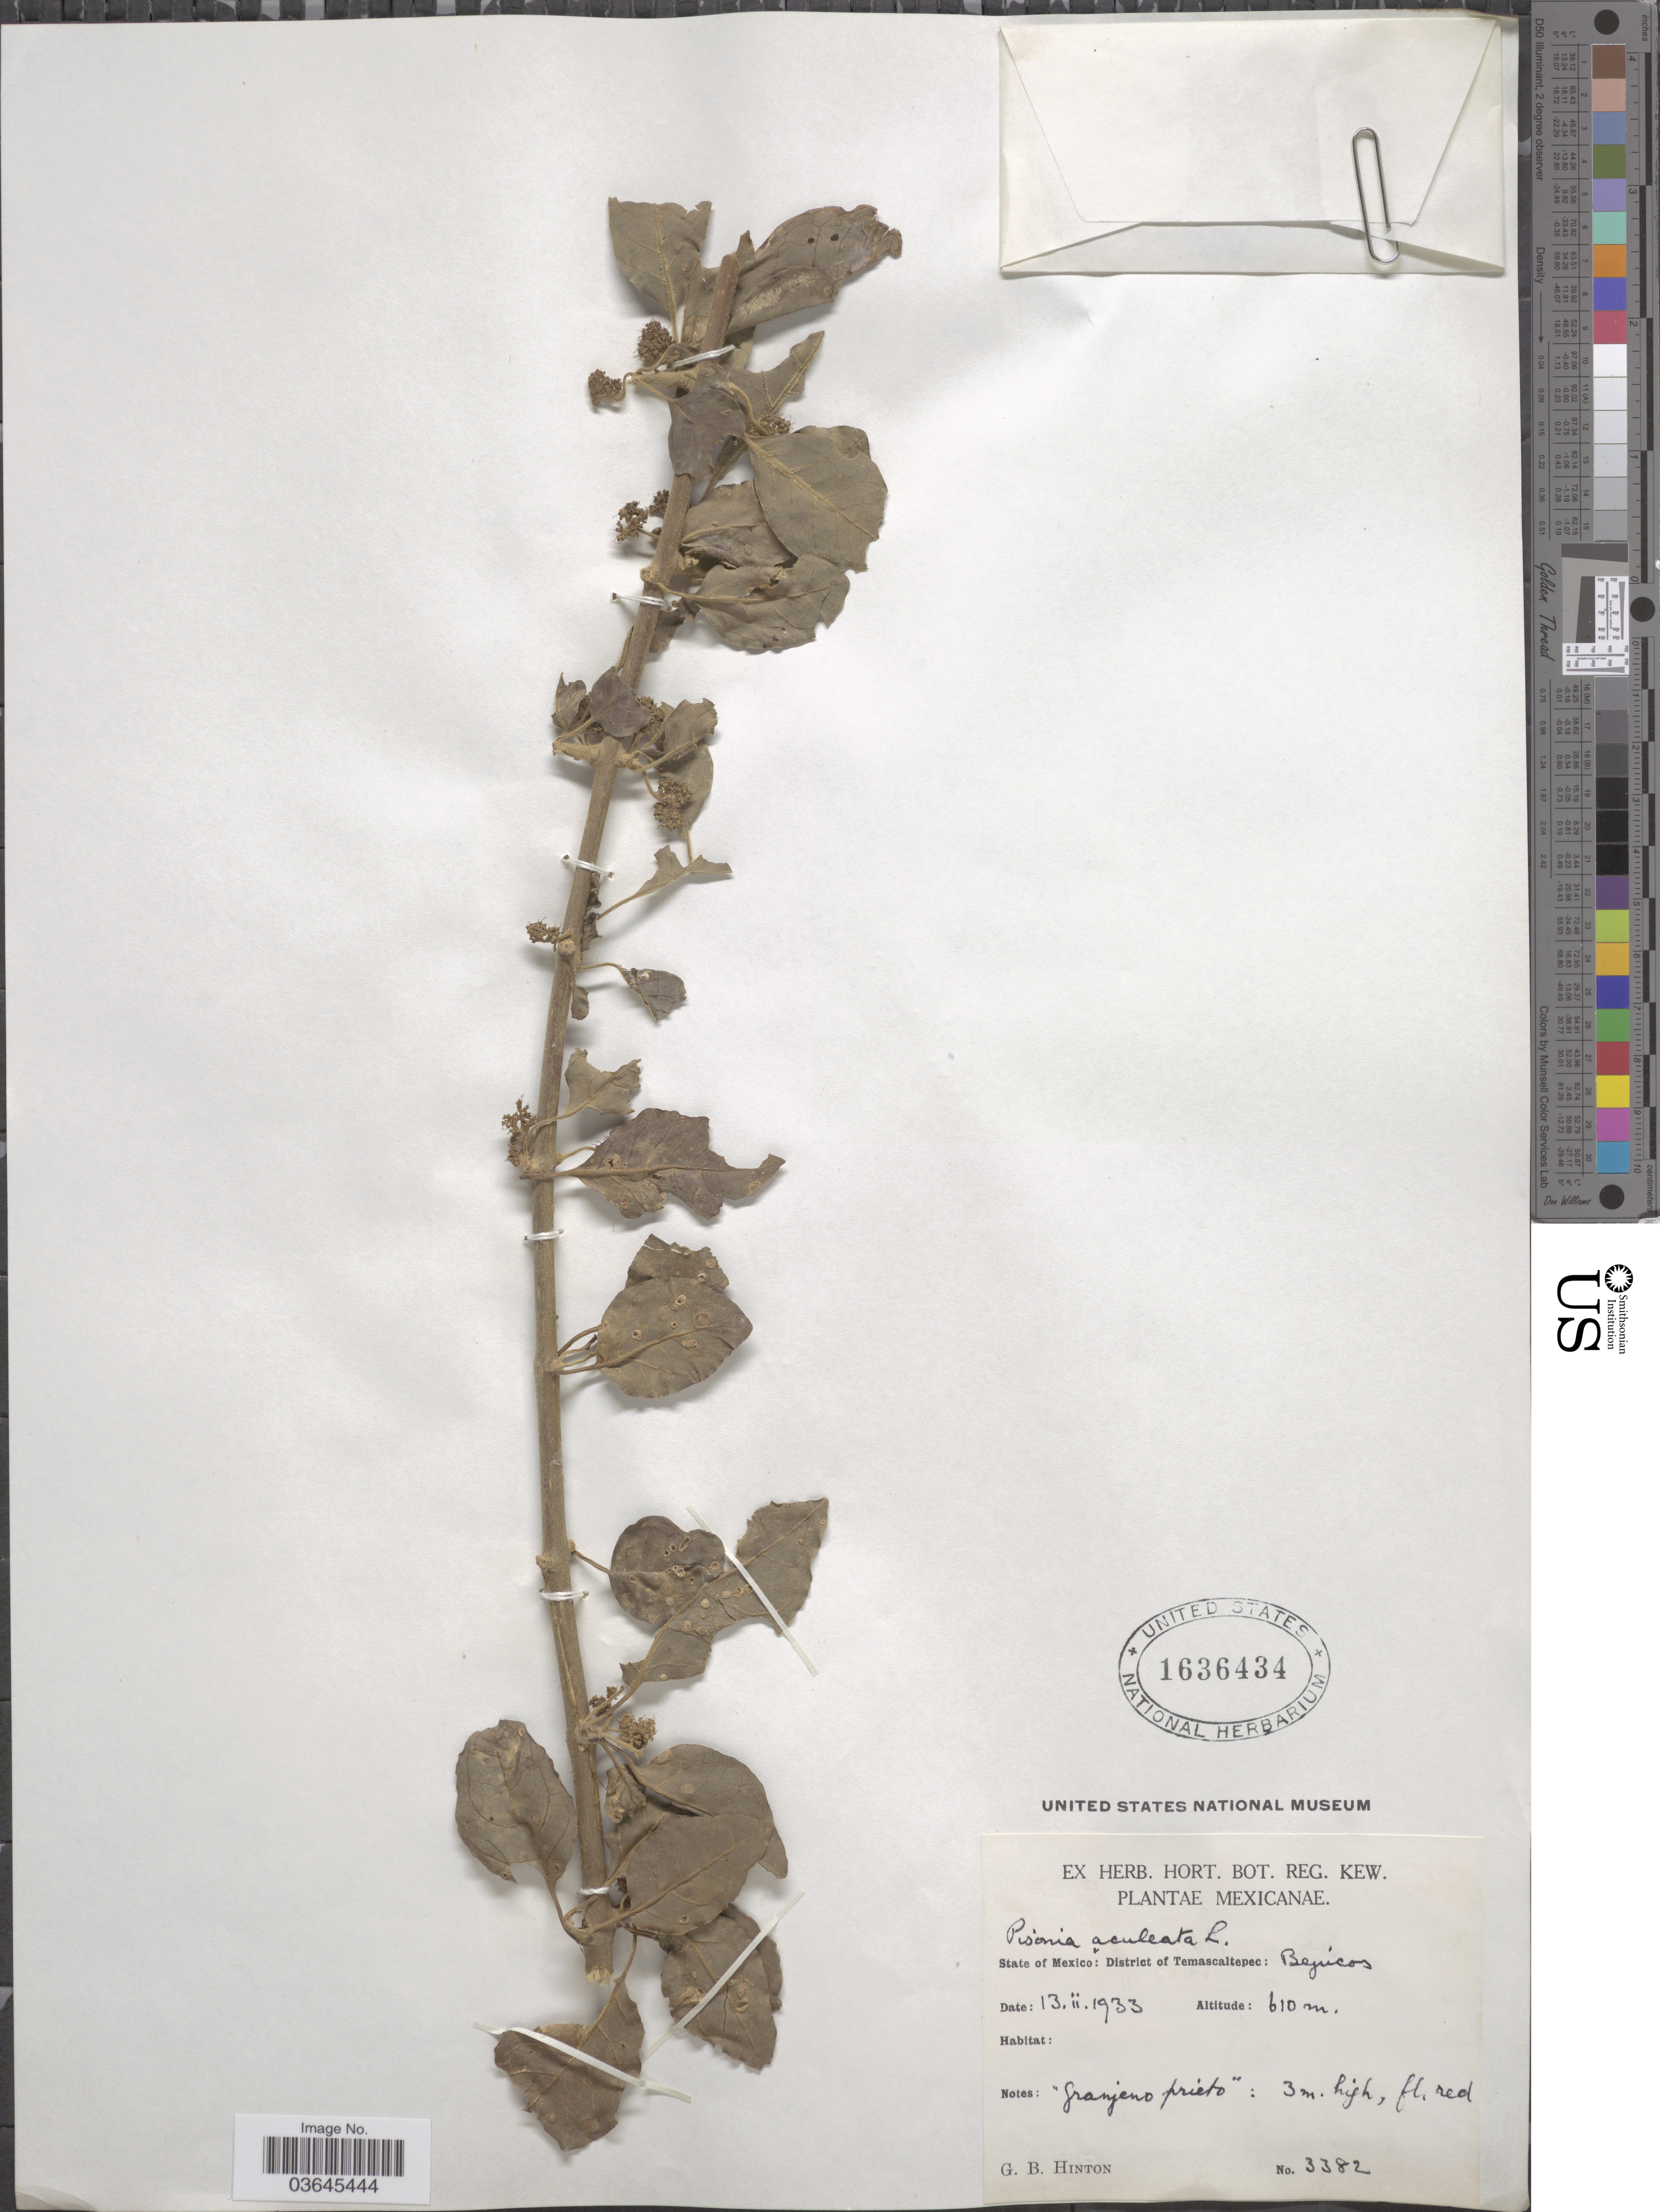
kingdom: Plantae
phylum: Tracheophyta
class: Magnoliopsida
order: Caryophyllales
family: Nyctaginaceae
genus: Pisonia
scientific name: Pisonia aculeata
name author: L.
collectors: G. B. Hinton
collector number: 3382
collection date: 1933-02-13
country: Mexico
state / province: México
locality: District of Temascaltepec: Bejucos.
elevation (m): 610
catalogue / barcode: US 1636434